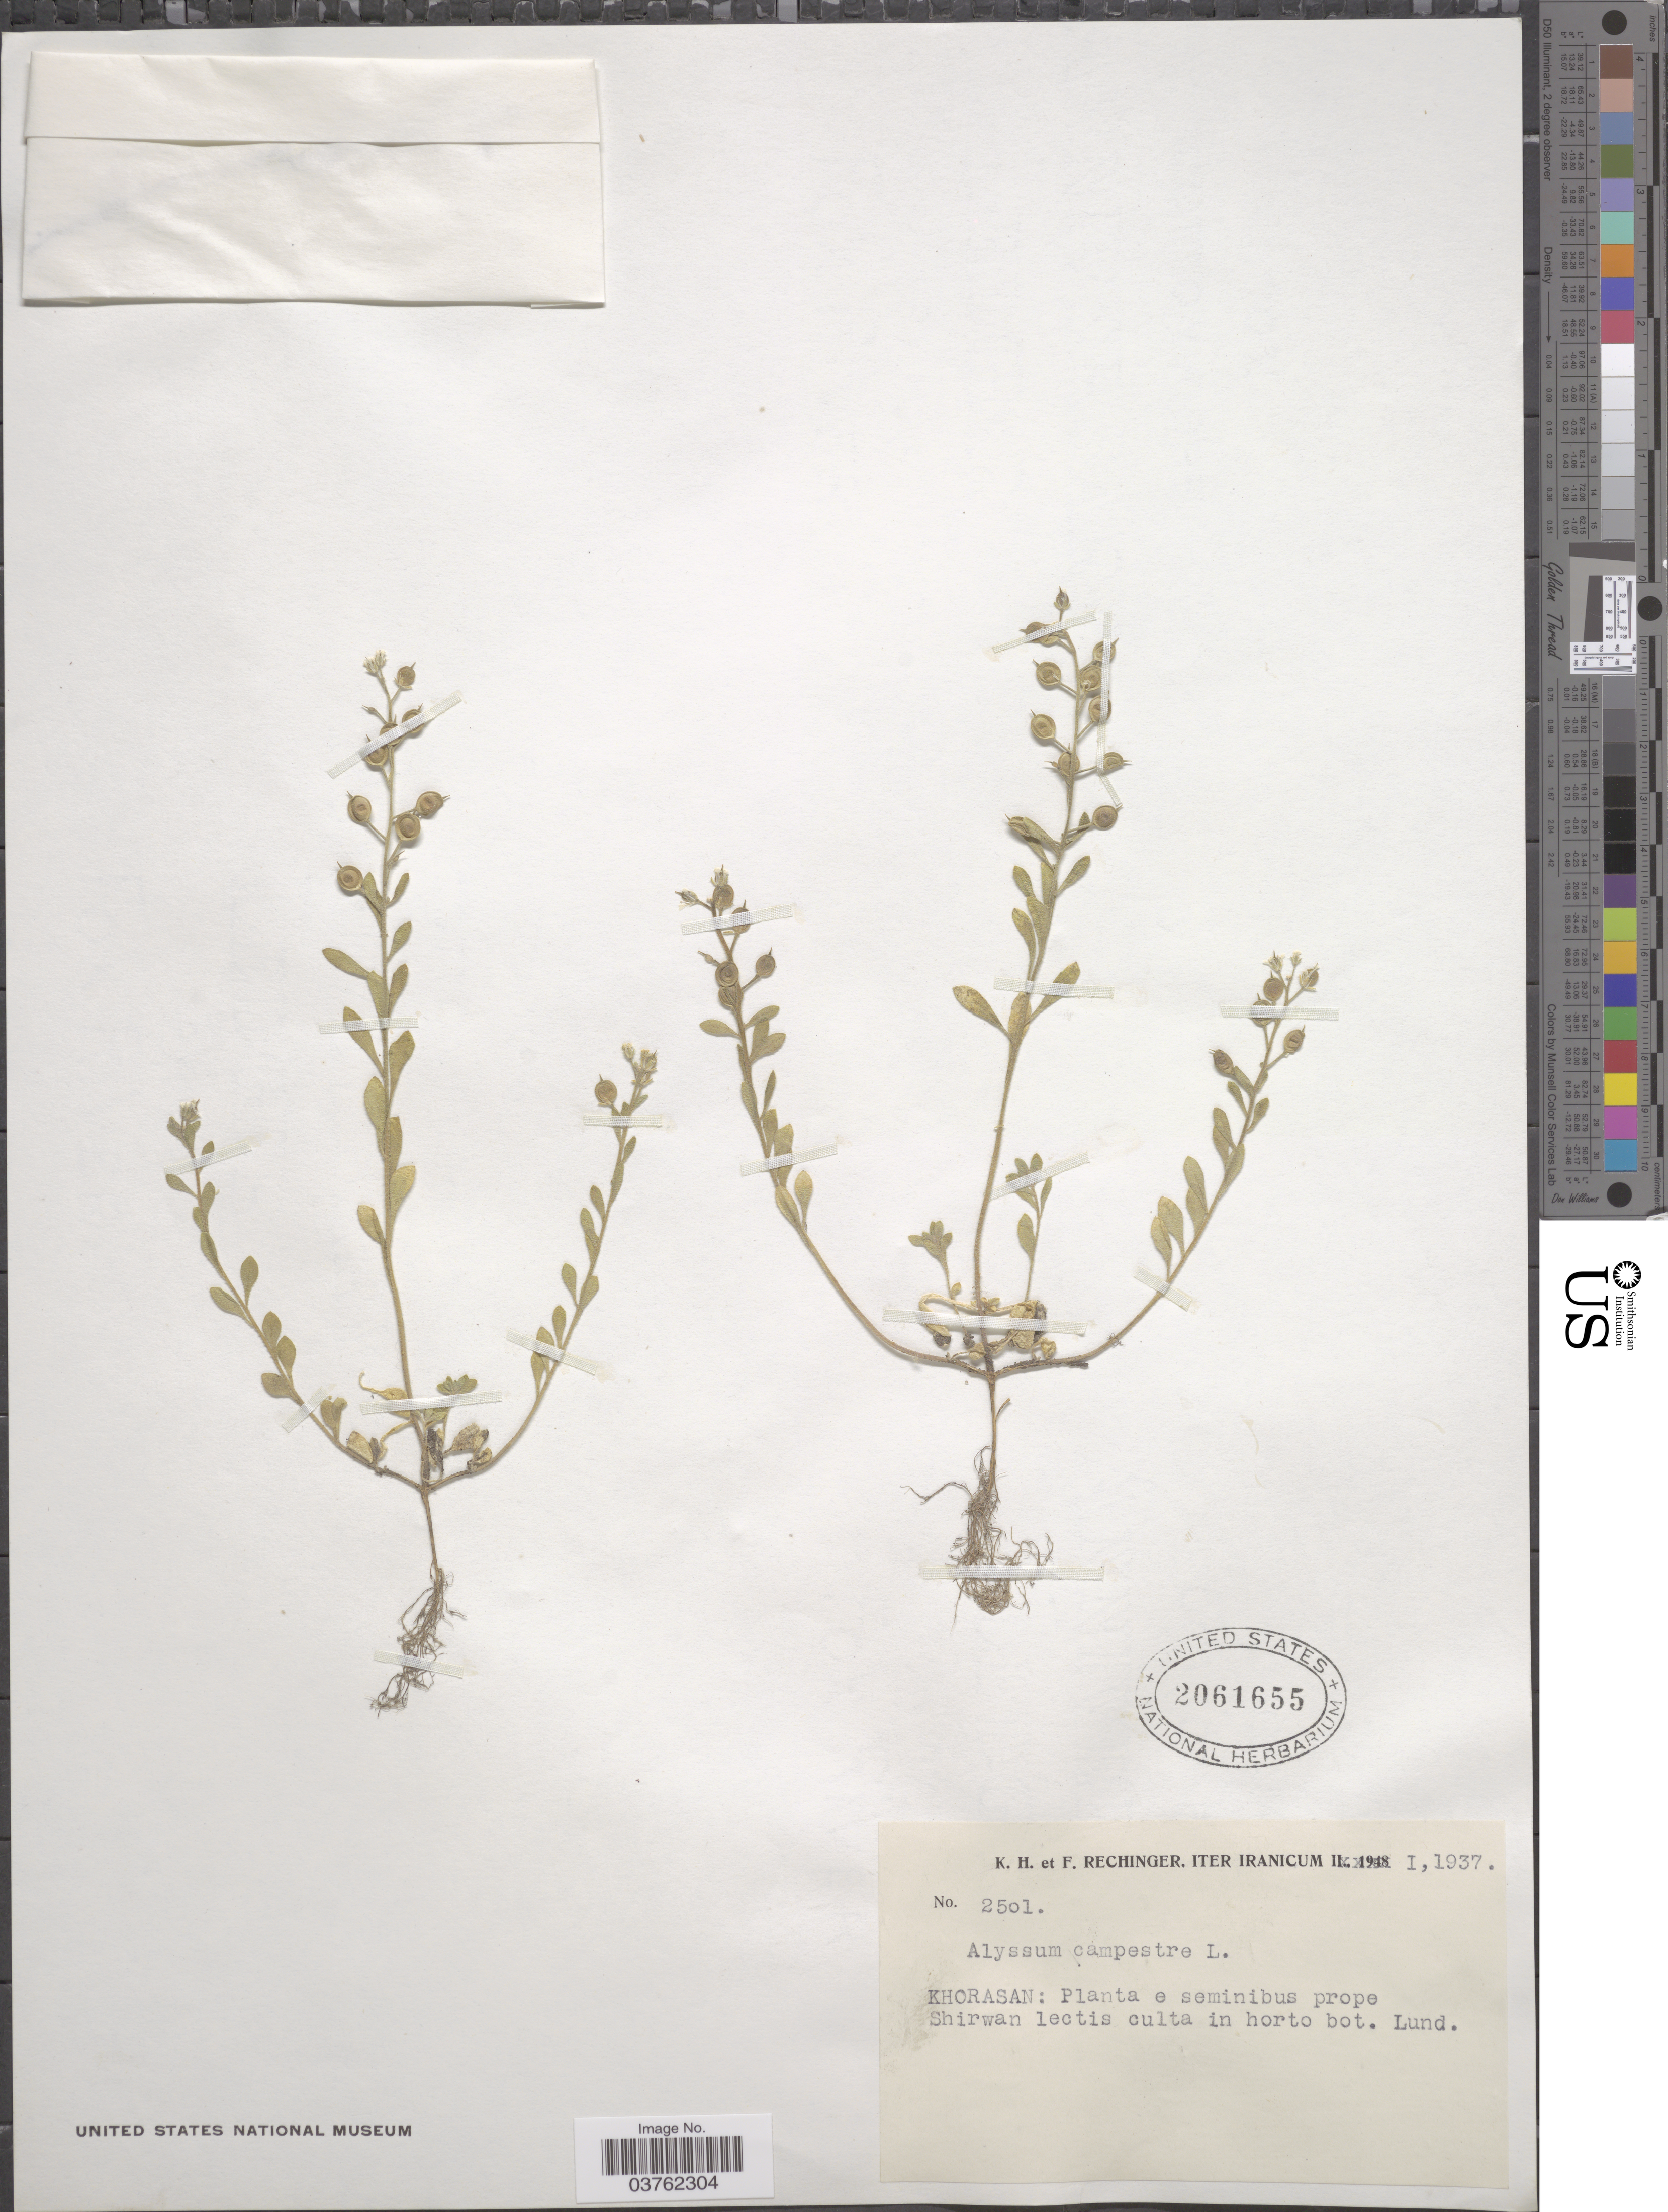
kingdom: Plantae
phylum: Tracheophyta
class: Magnoliopsida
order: Brassicales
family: Brassicaceae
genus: Alyssum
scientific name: Alyssum minus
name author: (L.) Rothm.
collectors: K. H. Rechinger & F. Rechinger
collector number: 2501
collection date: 1937-01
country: Iran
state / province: Khorasan [obsolete]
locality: Iter Iranicum II. Planta e seminibus prope Shirwan lectis culta in horto bot. Lund.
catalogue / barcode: US 206155